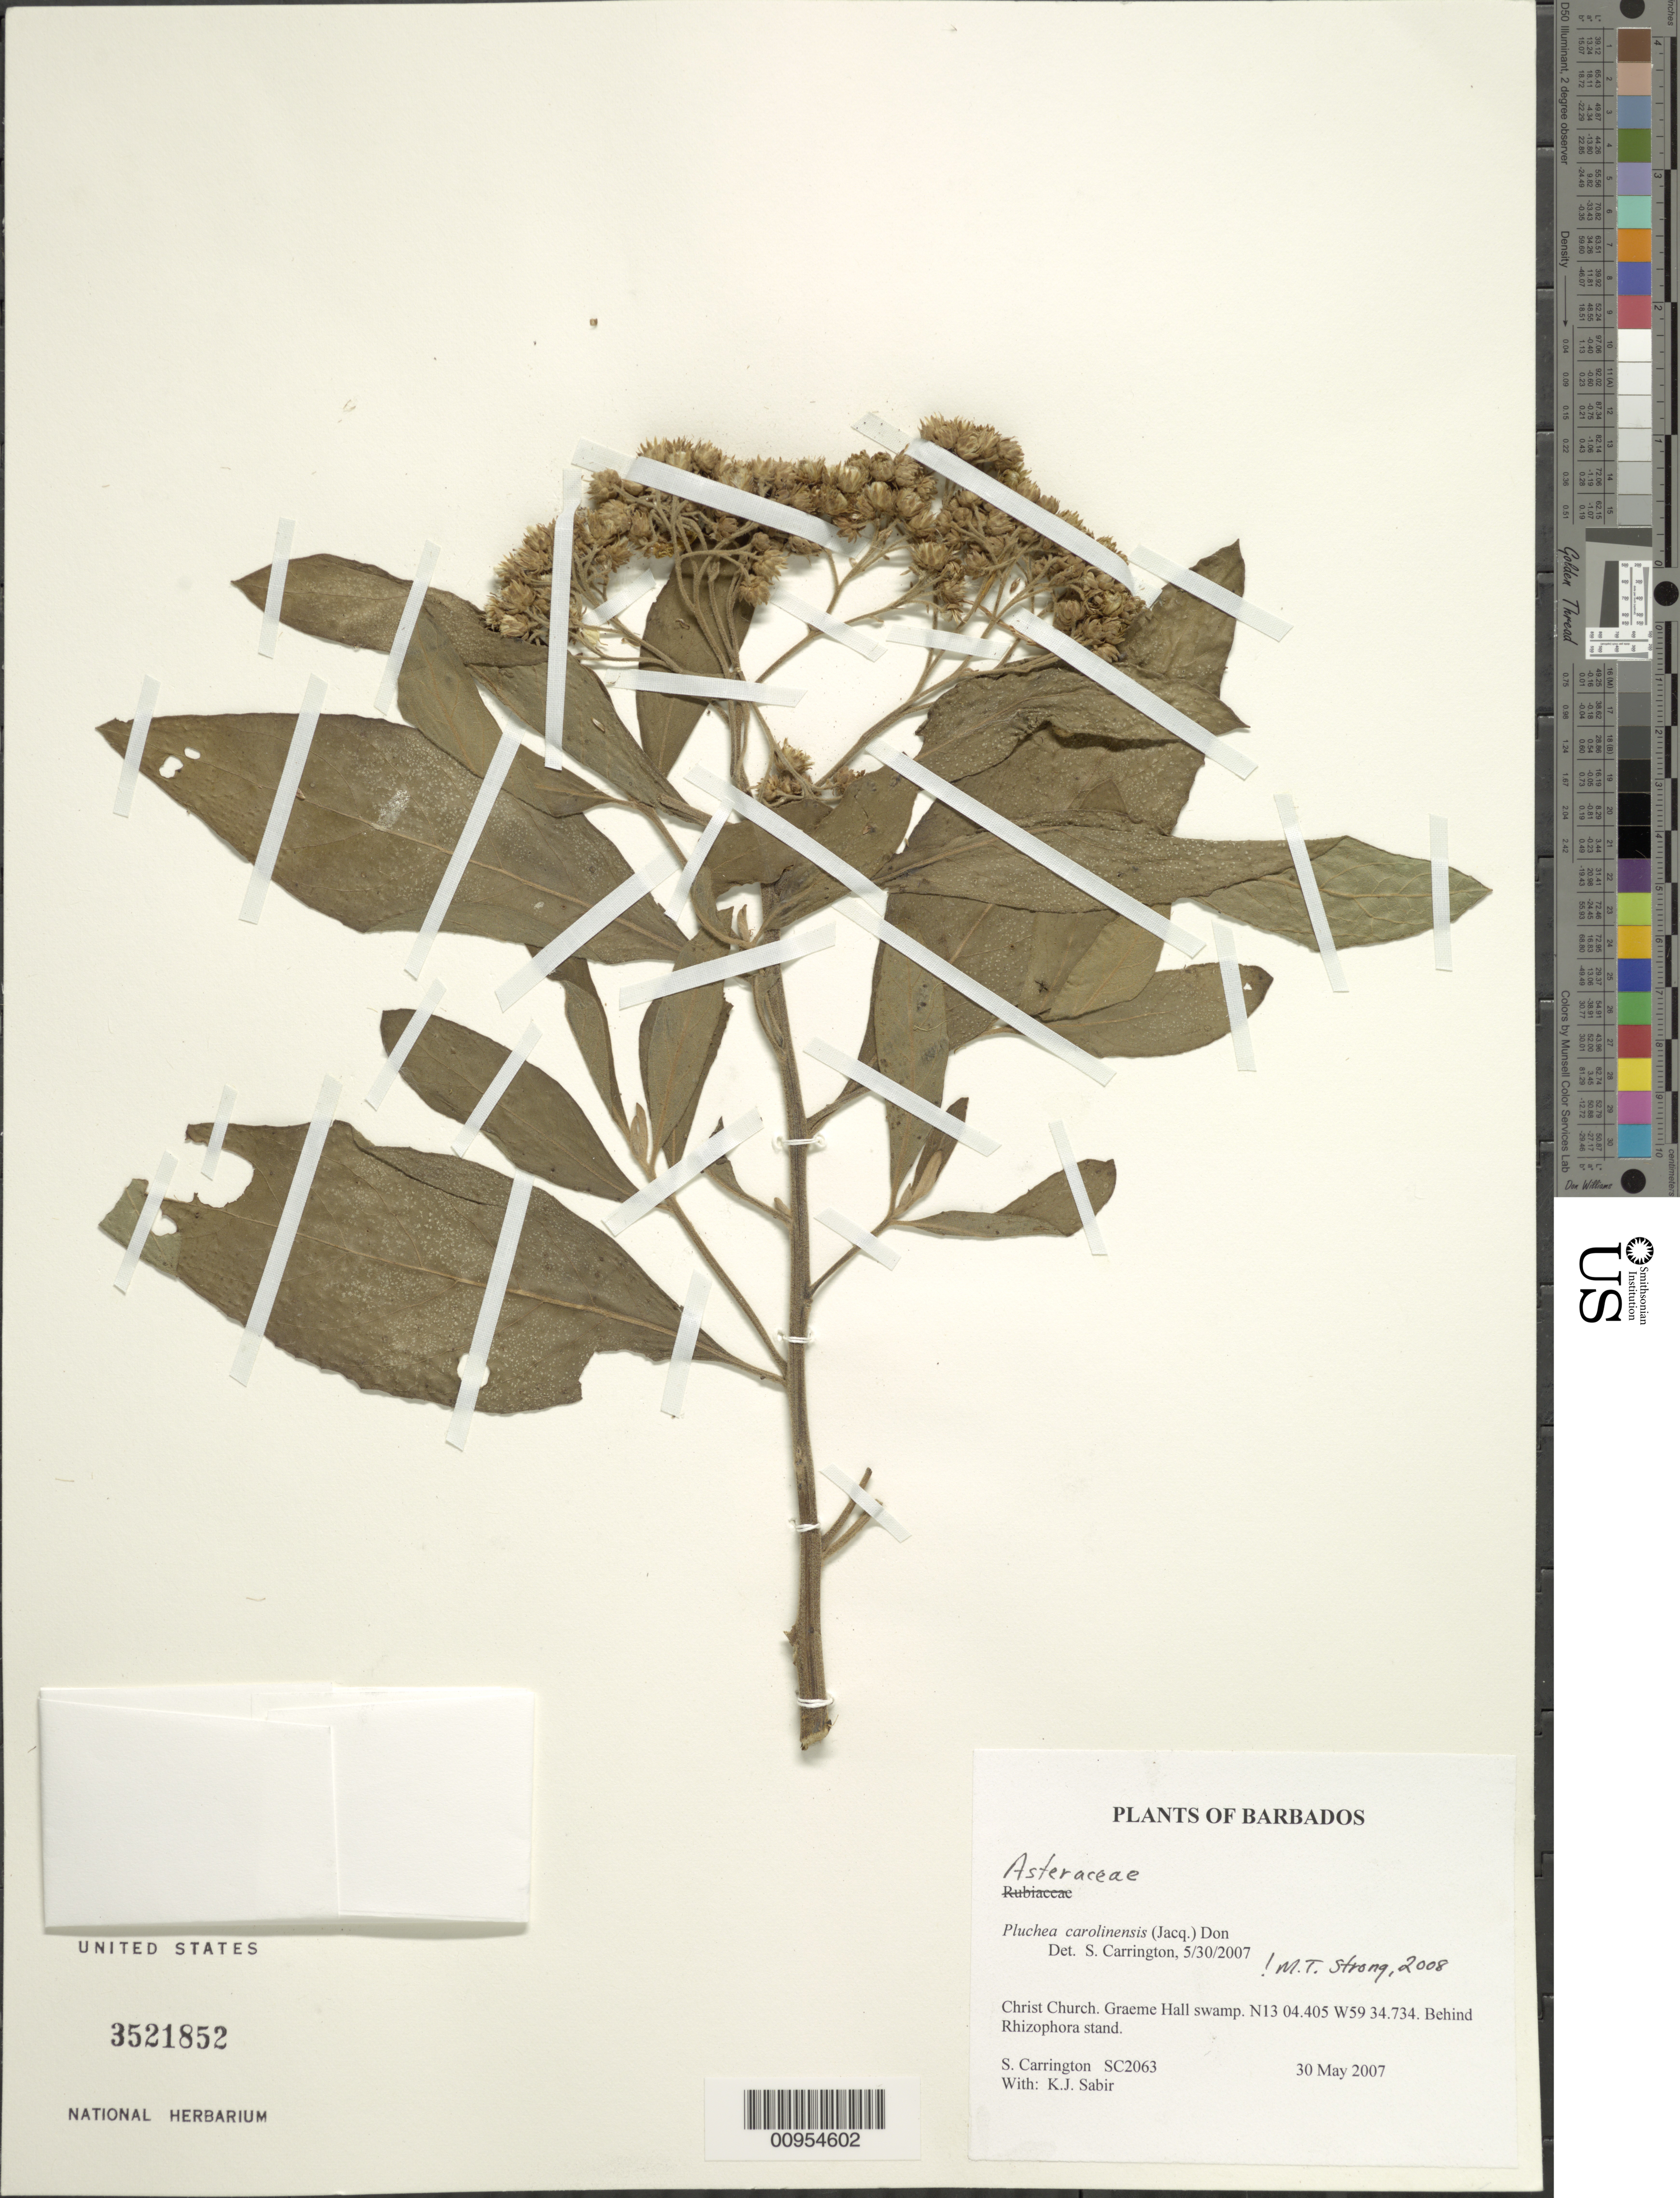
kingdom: Plantae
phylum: Tracheophyta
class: Magnoliopsida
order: Asterales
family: Asteraceae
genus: Pluchea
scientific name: Pluchea carolinensis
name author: (Jacq.) D. Don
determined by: Strong, M. T., (US), Smithsonian Institution - National Museum of Natural History (UNITED STATES)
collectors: C. M. S. Carrington & K. Sabir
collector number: SC 2063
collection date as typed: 30 May 2007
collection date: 2007-05-30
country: Barbados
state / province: Christ Church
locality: Graeme Hall swamp.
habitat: Behind Rhizophora stand.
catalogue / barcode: US 3521852